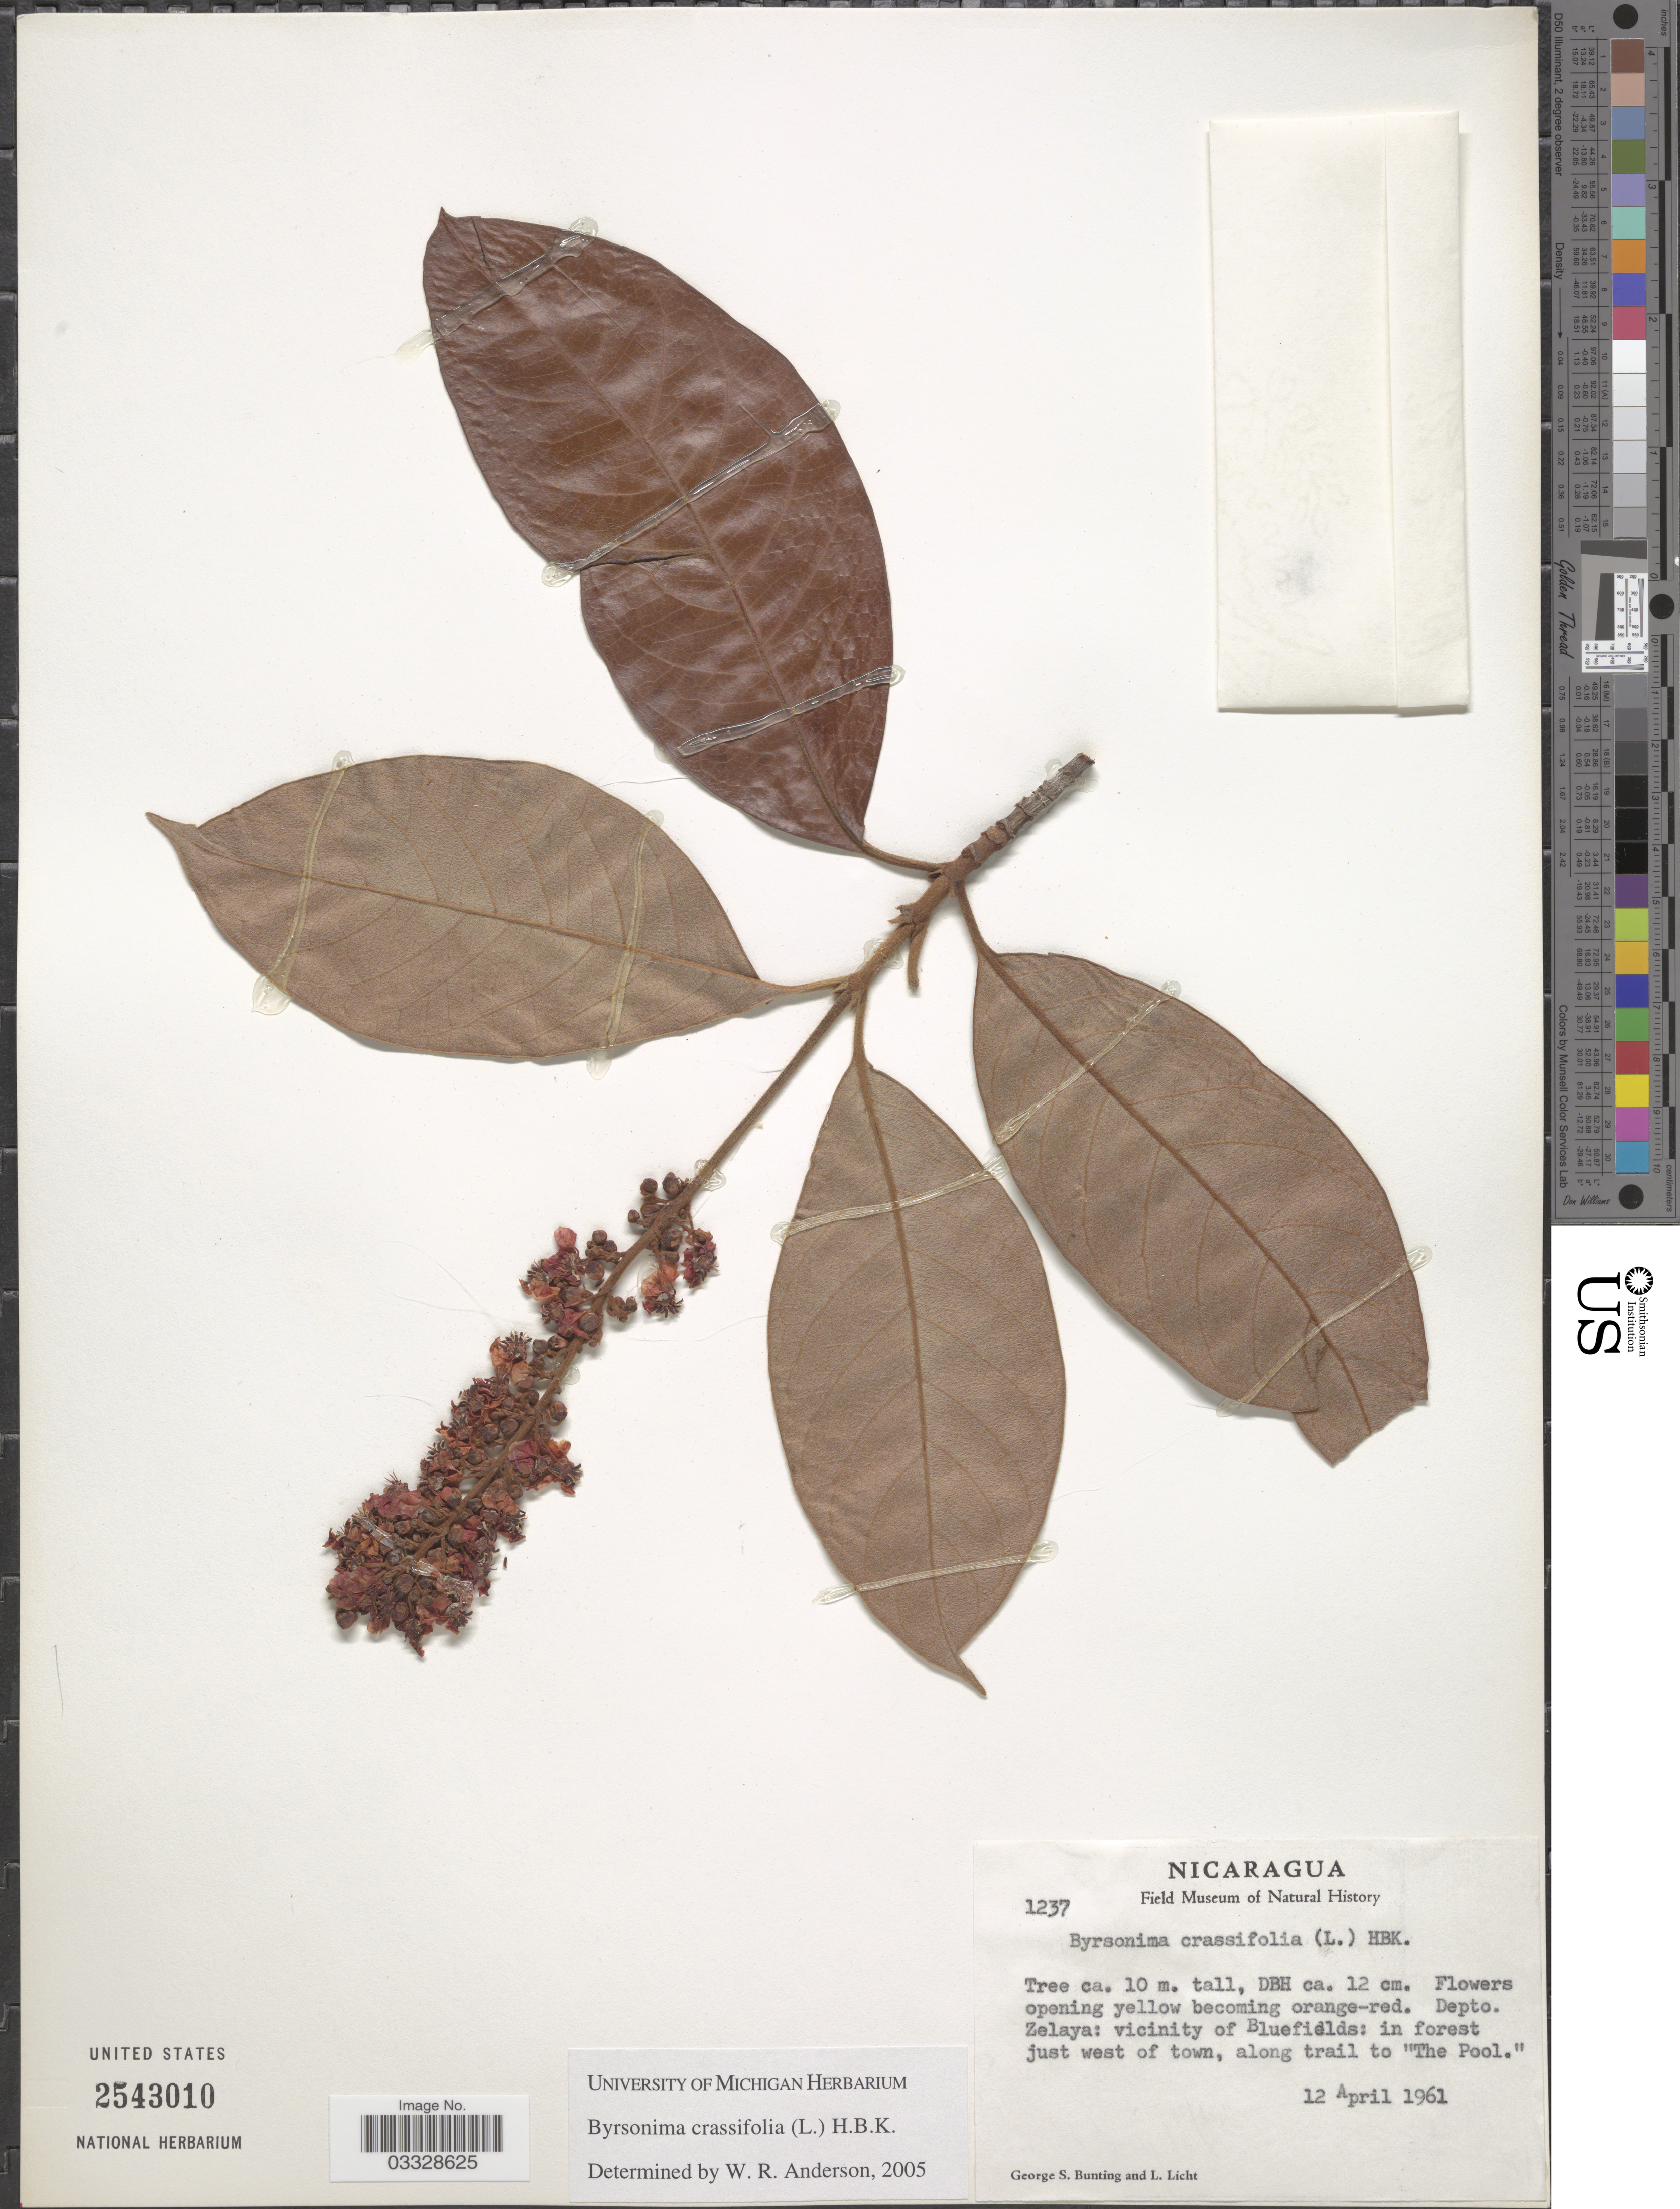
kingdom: Plantae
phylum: Tracheophyta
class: Magnoliopsida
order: Malpighiales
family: Malpighiaceae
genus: Byrsonima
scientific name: Byrsonima crassifolia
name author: (L.) Kunth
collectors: G. S. Bunting & L. Licht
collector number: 1237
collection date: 1961-04-12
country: Nicaragua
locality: Depto. Zelaya: vicinity of Bluefields: in forest just west of town, along trail to "The Pool."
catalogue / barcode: US 2543010